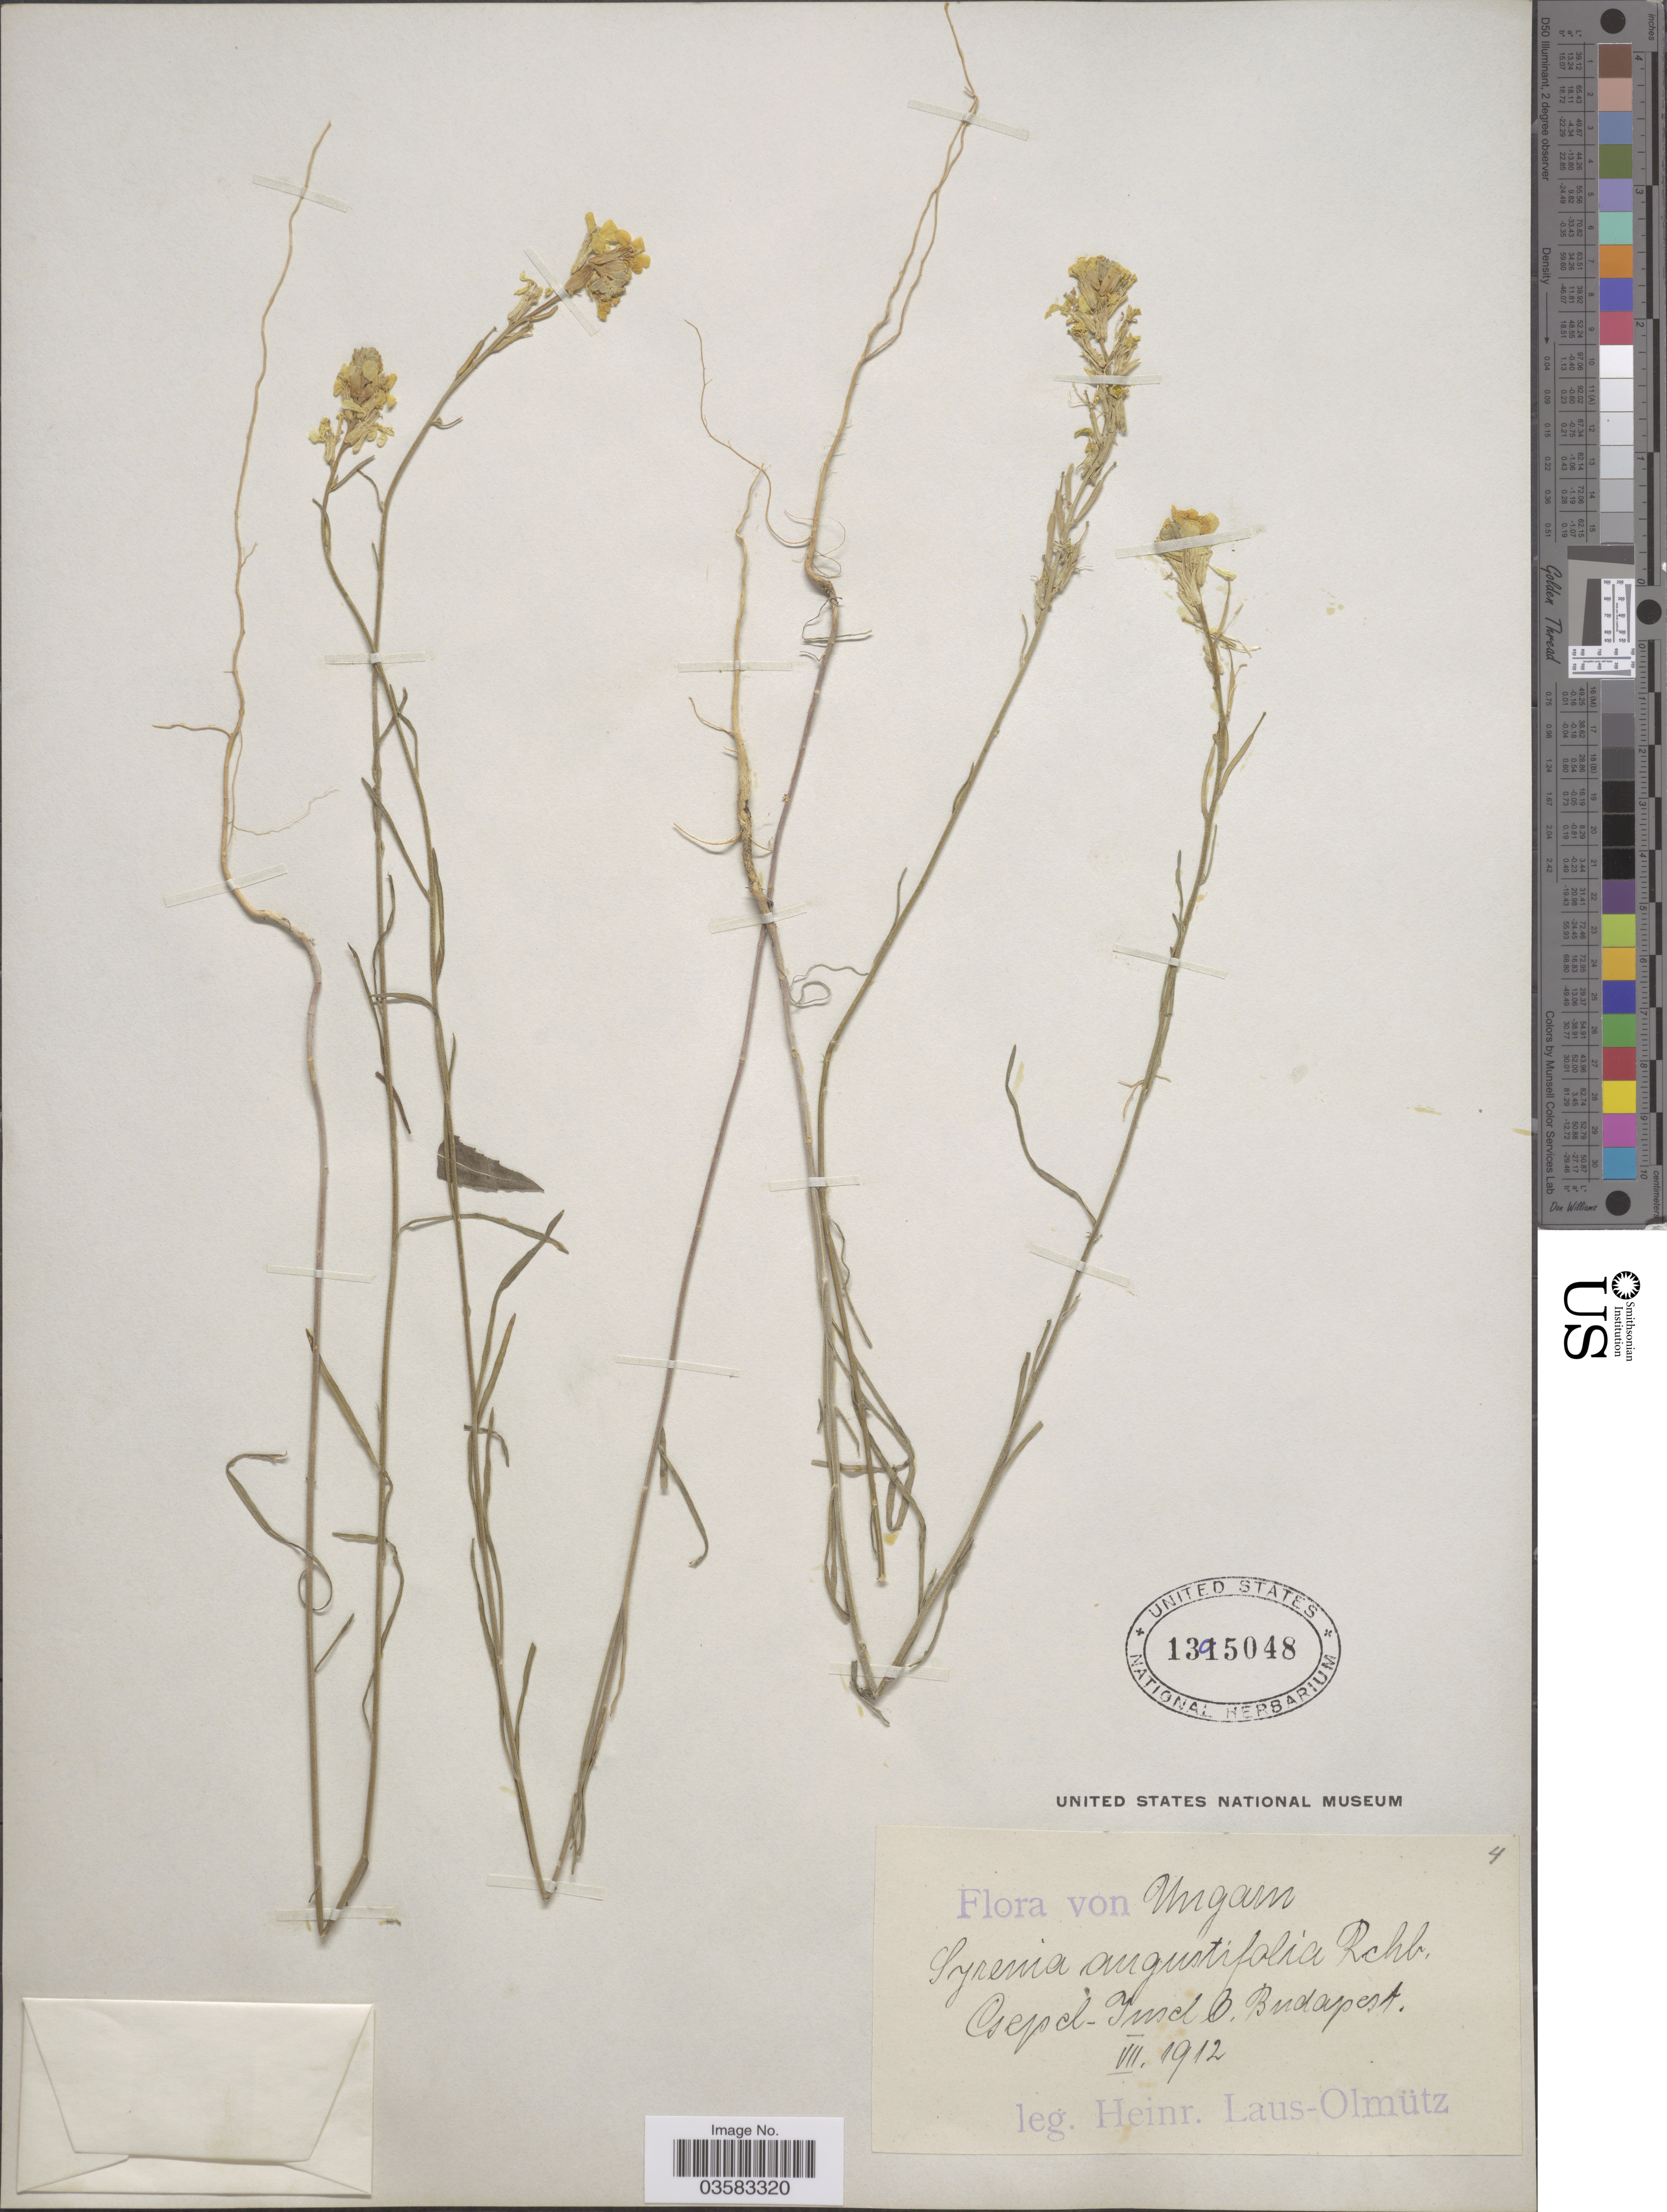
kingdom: Plantae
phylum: Tracheophyta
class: Magnoliopsida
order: Brassicales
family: Brassicaceae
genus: Sisymbrium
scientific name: Sisymbrium angustifolium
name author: Regel ex Schmalh.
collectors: H. Laus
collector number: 4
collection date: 1912-07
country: Hungary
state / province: Budapest, Capital District of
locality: Ungarn. Csepel - Tusch [interpreted] B. Budapest.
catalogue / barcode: US 1395048